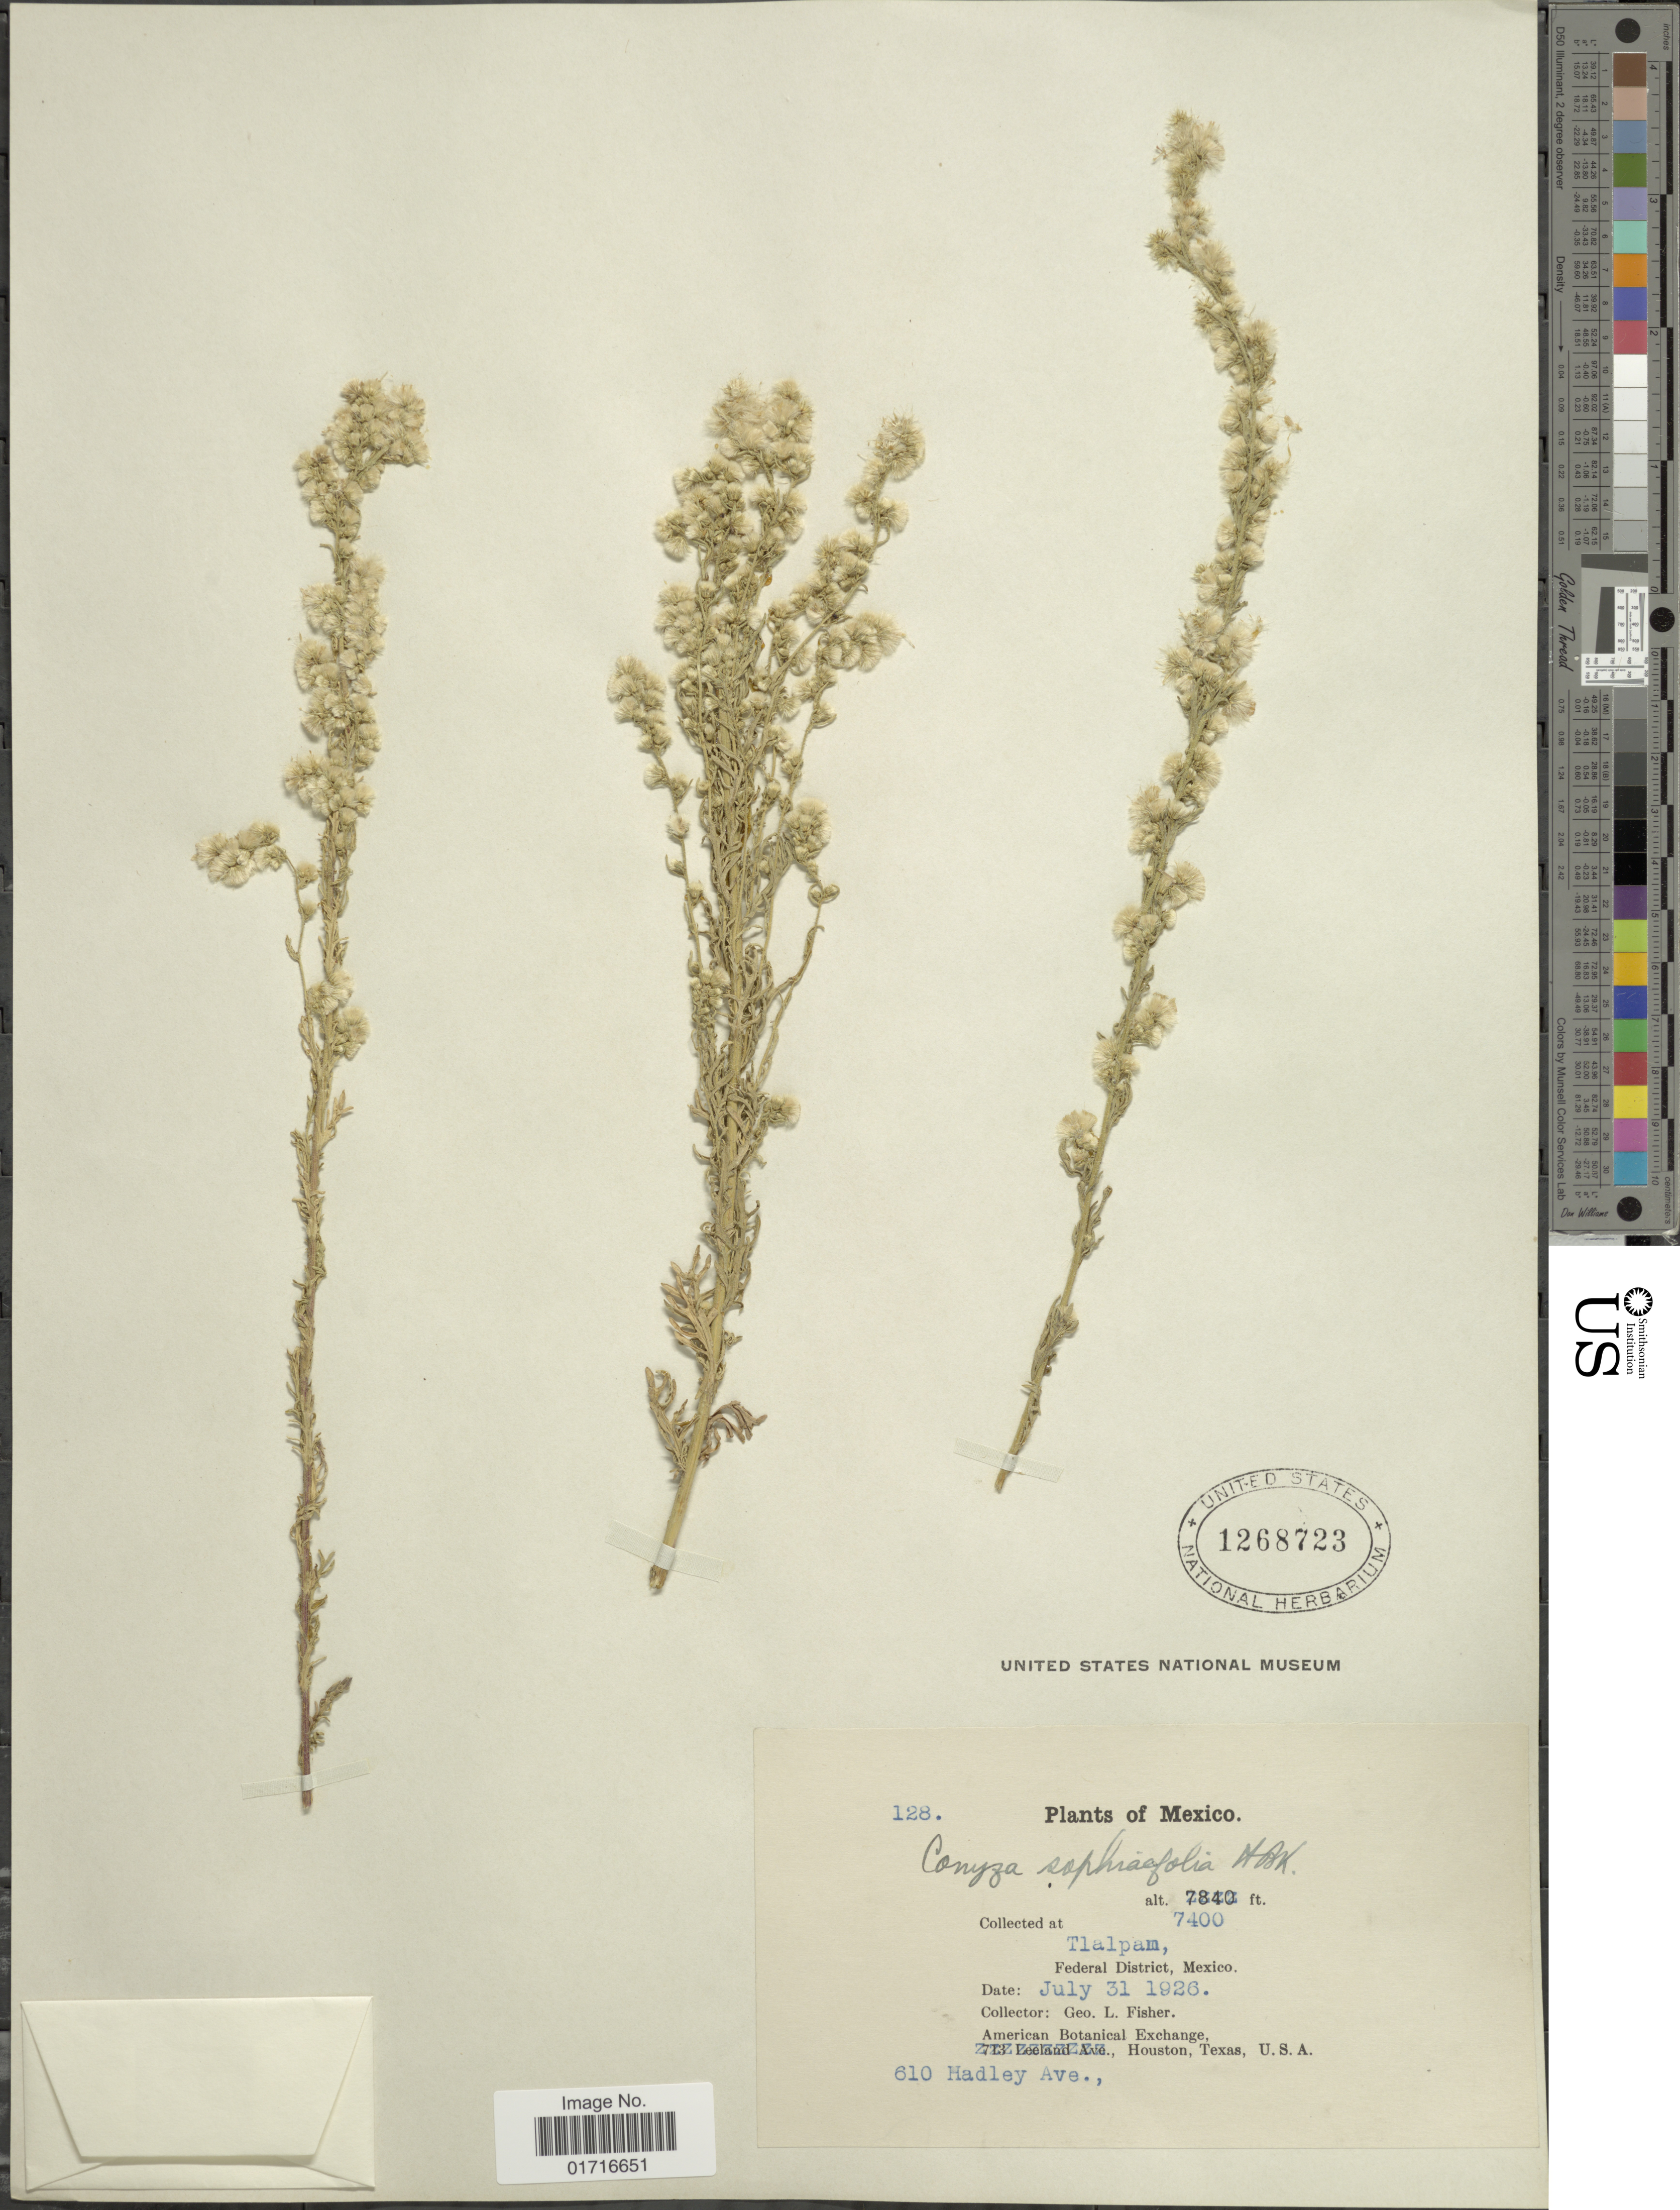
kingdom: Plantae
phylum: Tracheophyta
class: Magnoliopsida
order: Asterales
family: Asteraceae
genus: Conyza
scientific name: Conyza sophiaefolia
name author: Kunth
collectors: G. L. Fisher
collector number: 128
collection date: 1926-07-31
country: Mexico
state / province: Distrito Federal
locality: Tlalpan, Federal District, Mexico.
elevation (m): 2256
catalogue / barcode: US 1268723